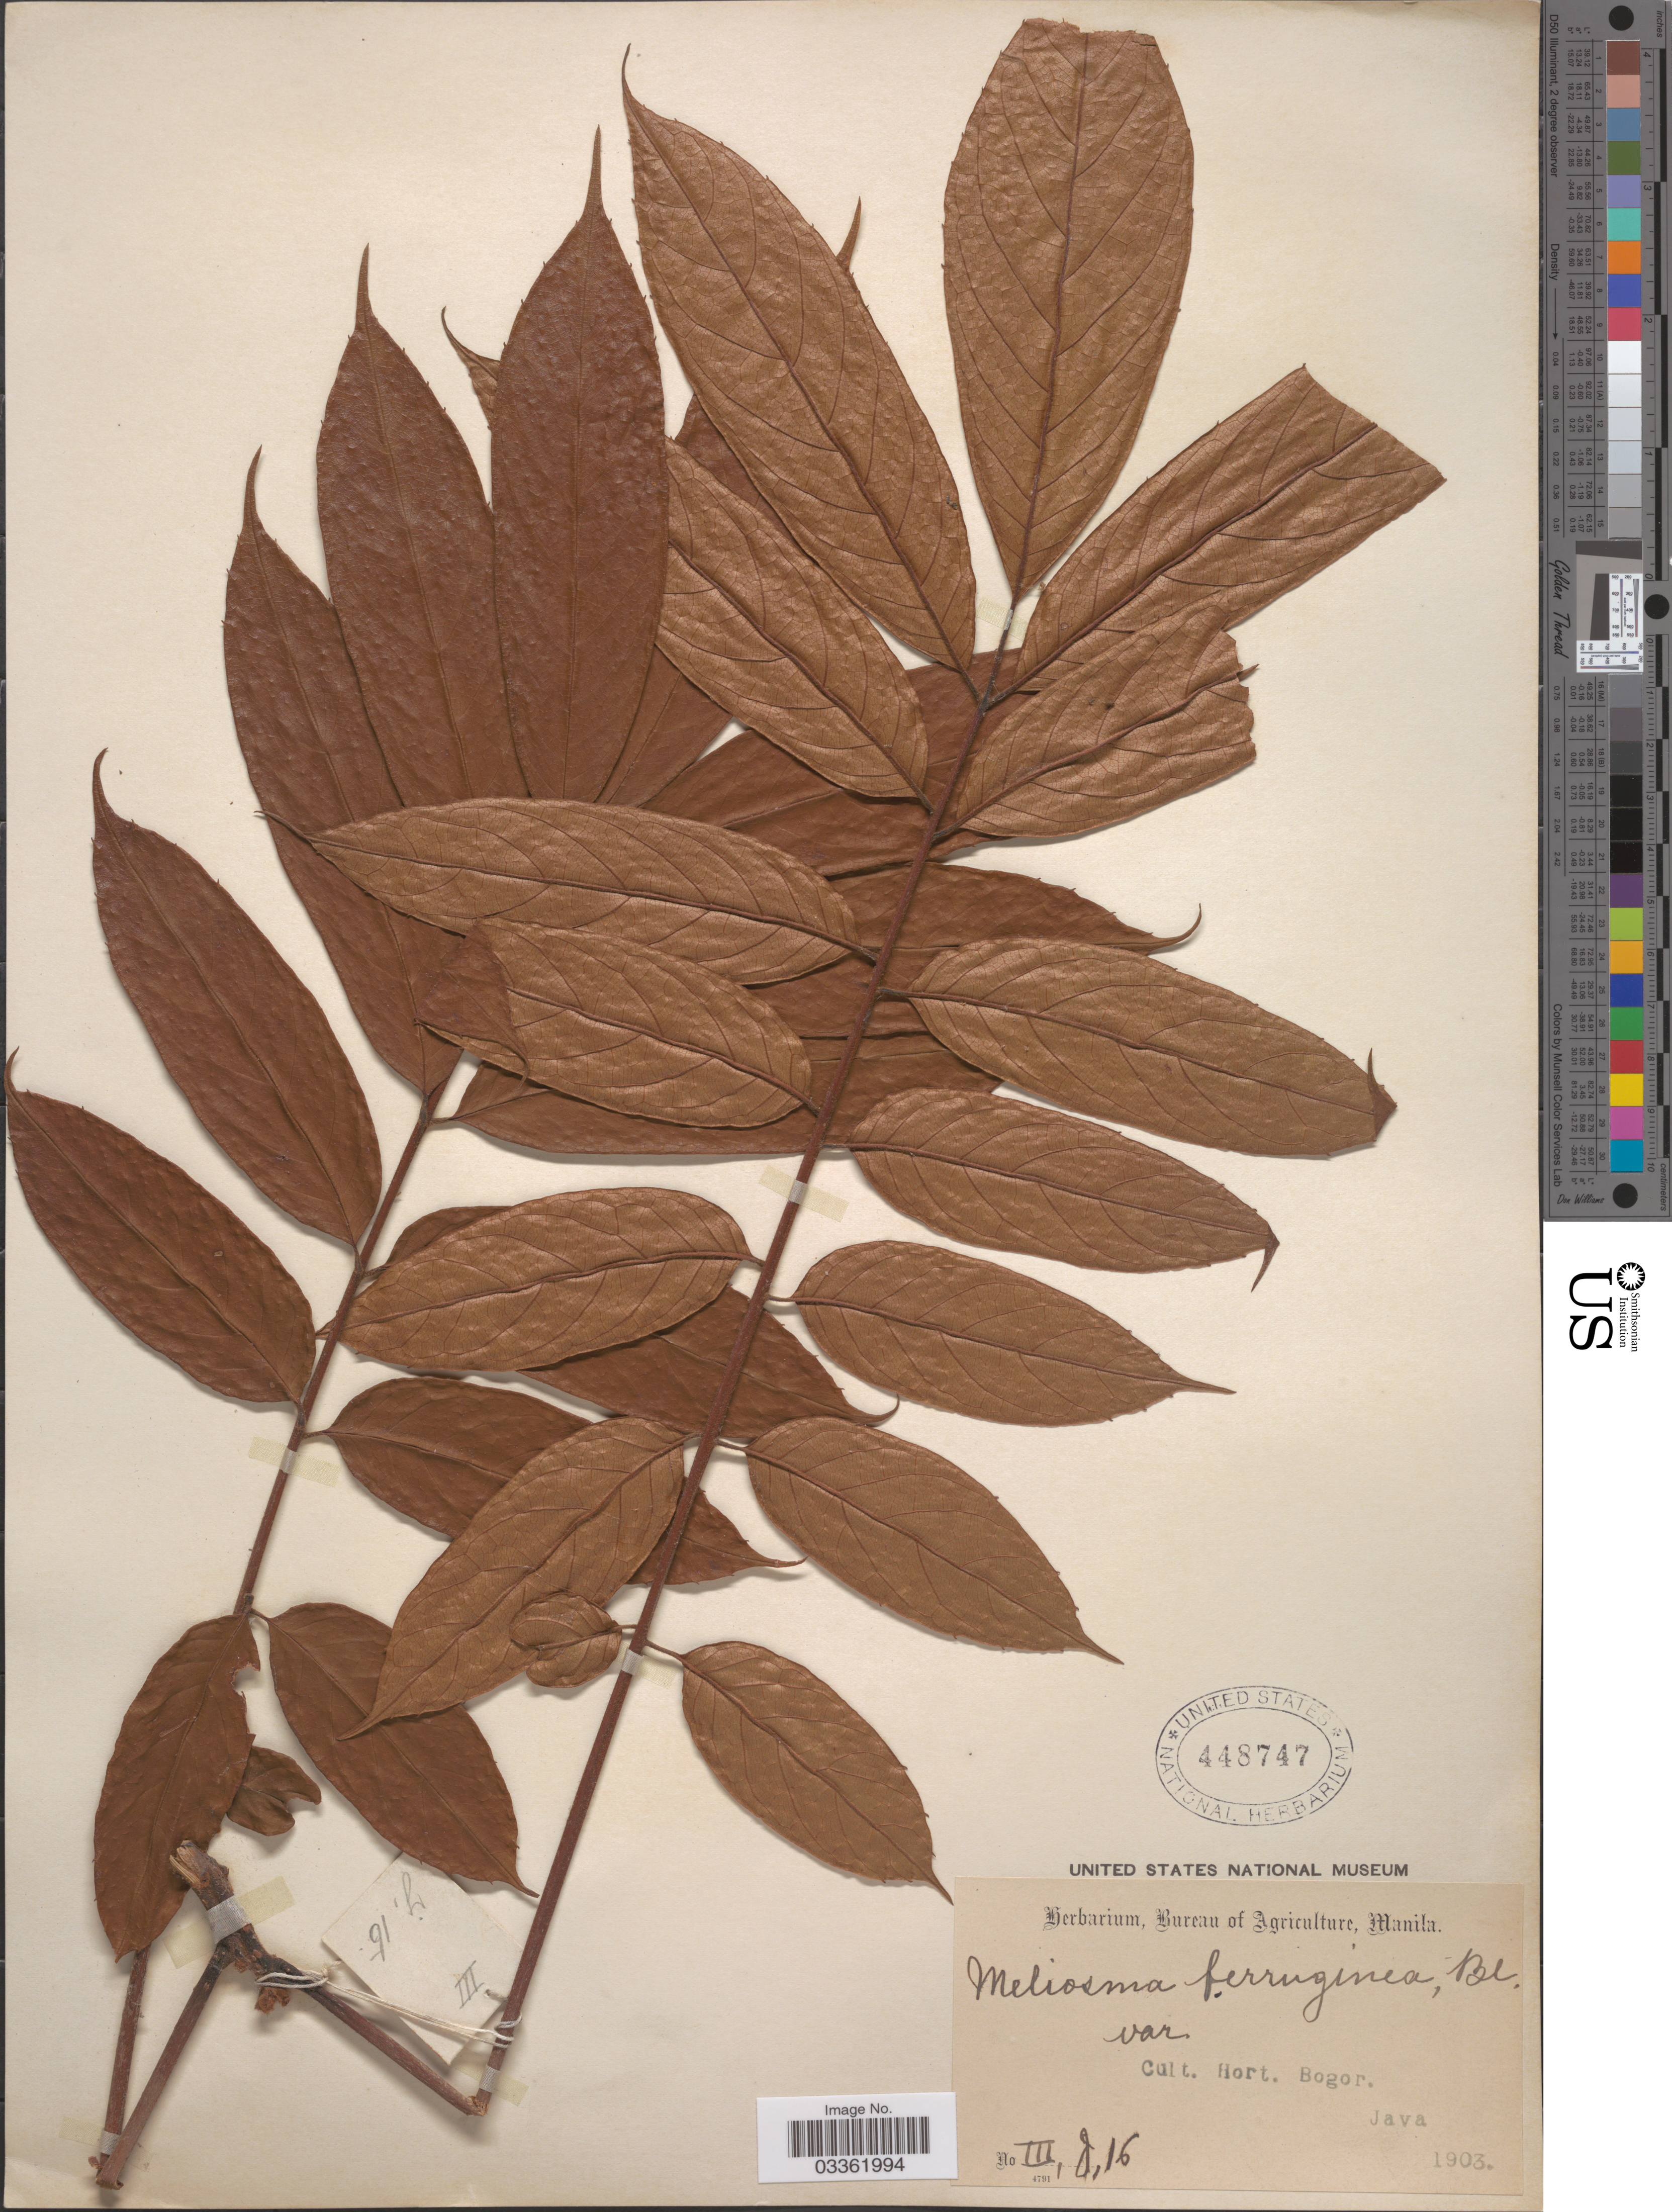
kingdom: Plantae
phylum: Tracheophyta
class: Magnoliopsida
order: Proteales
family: Sabiaceae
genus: Meliosma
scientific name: Meliosma floribunda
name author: Blume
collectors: ex Herb. Bur. Agric. Manila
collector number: III,J,16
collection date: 1903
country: Indonesia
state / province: Java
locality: Cult. Hort. Bogor.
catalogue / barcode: US 448747